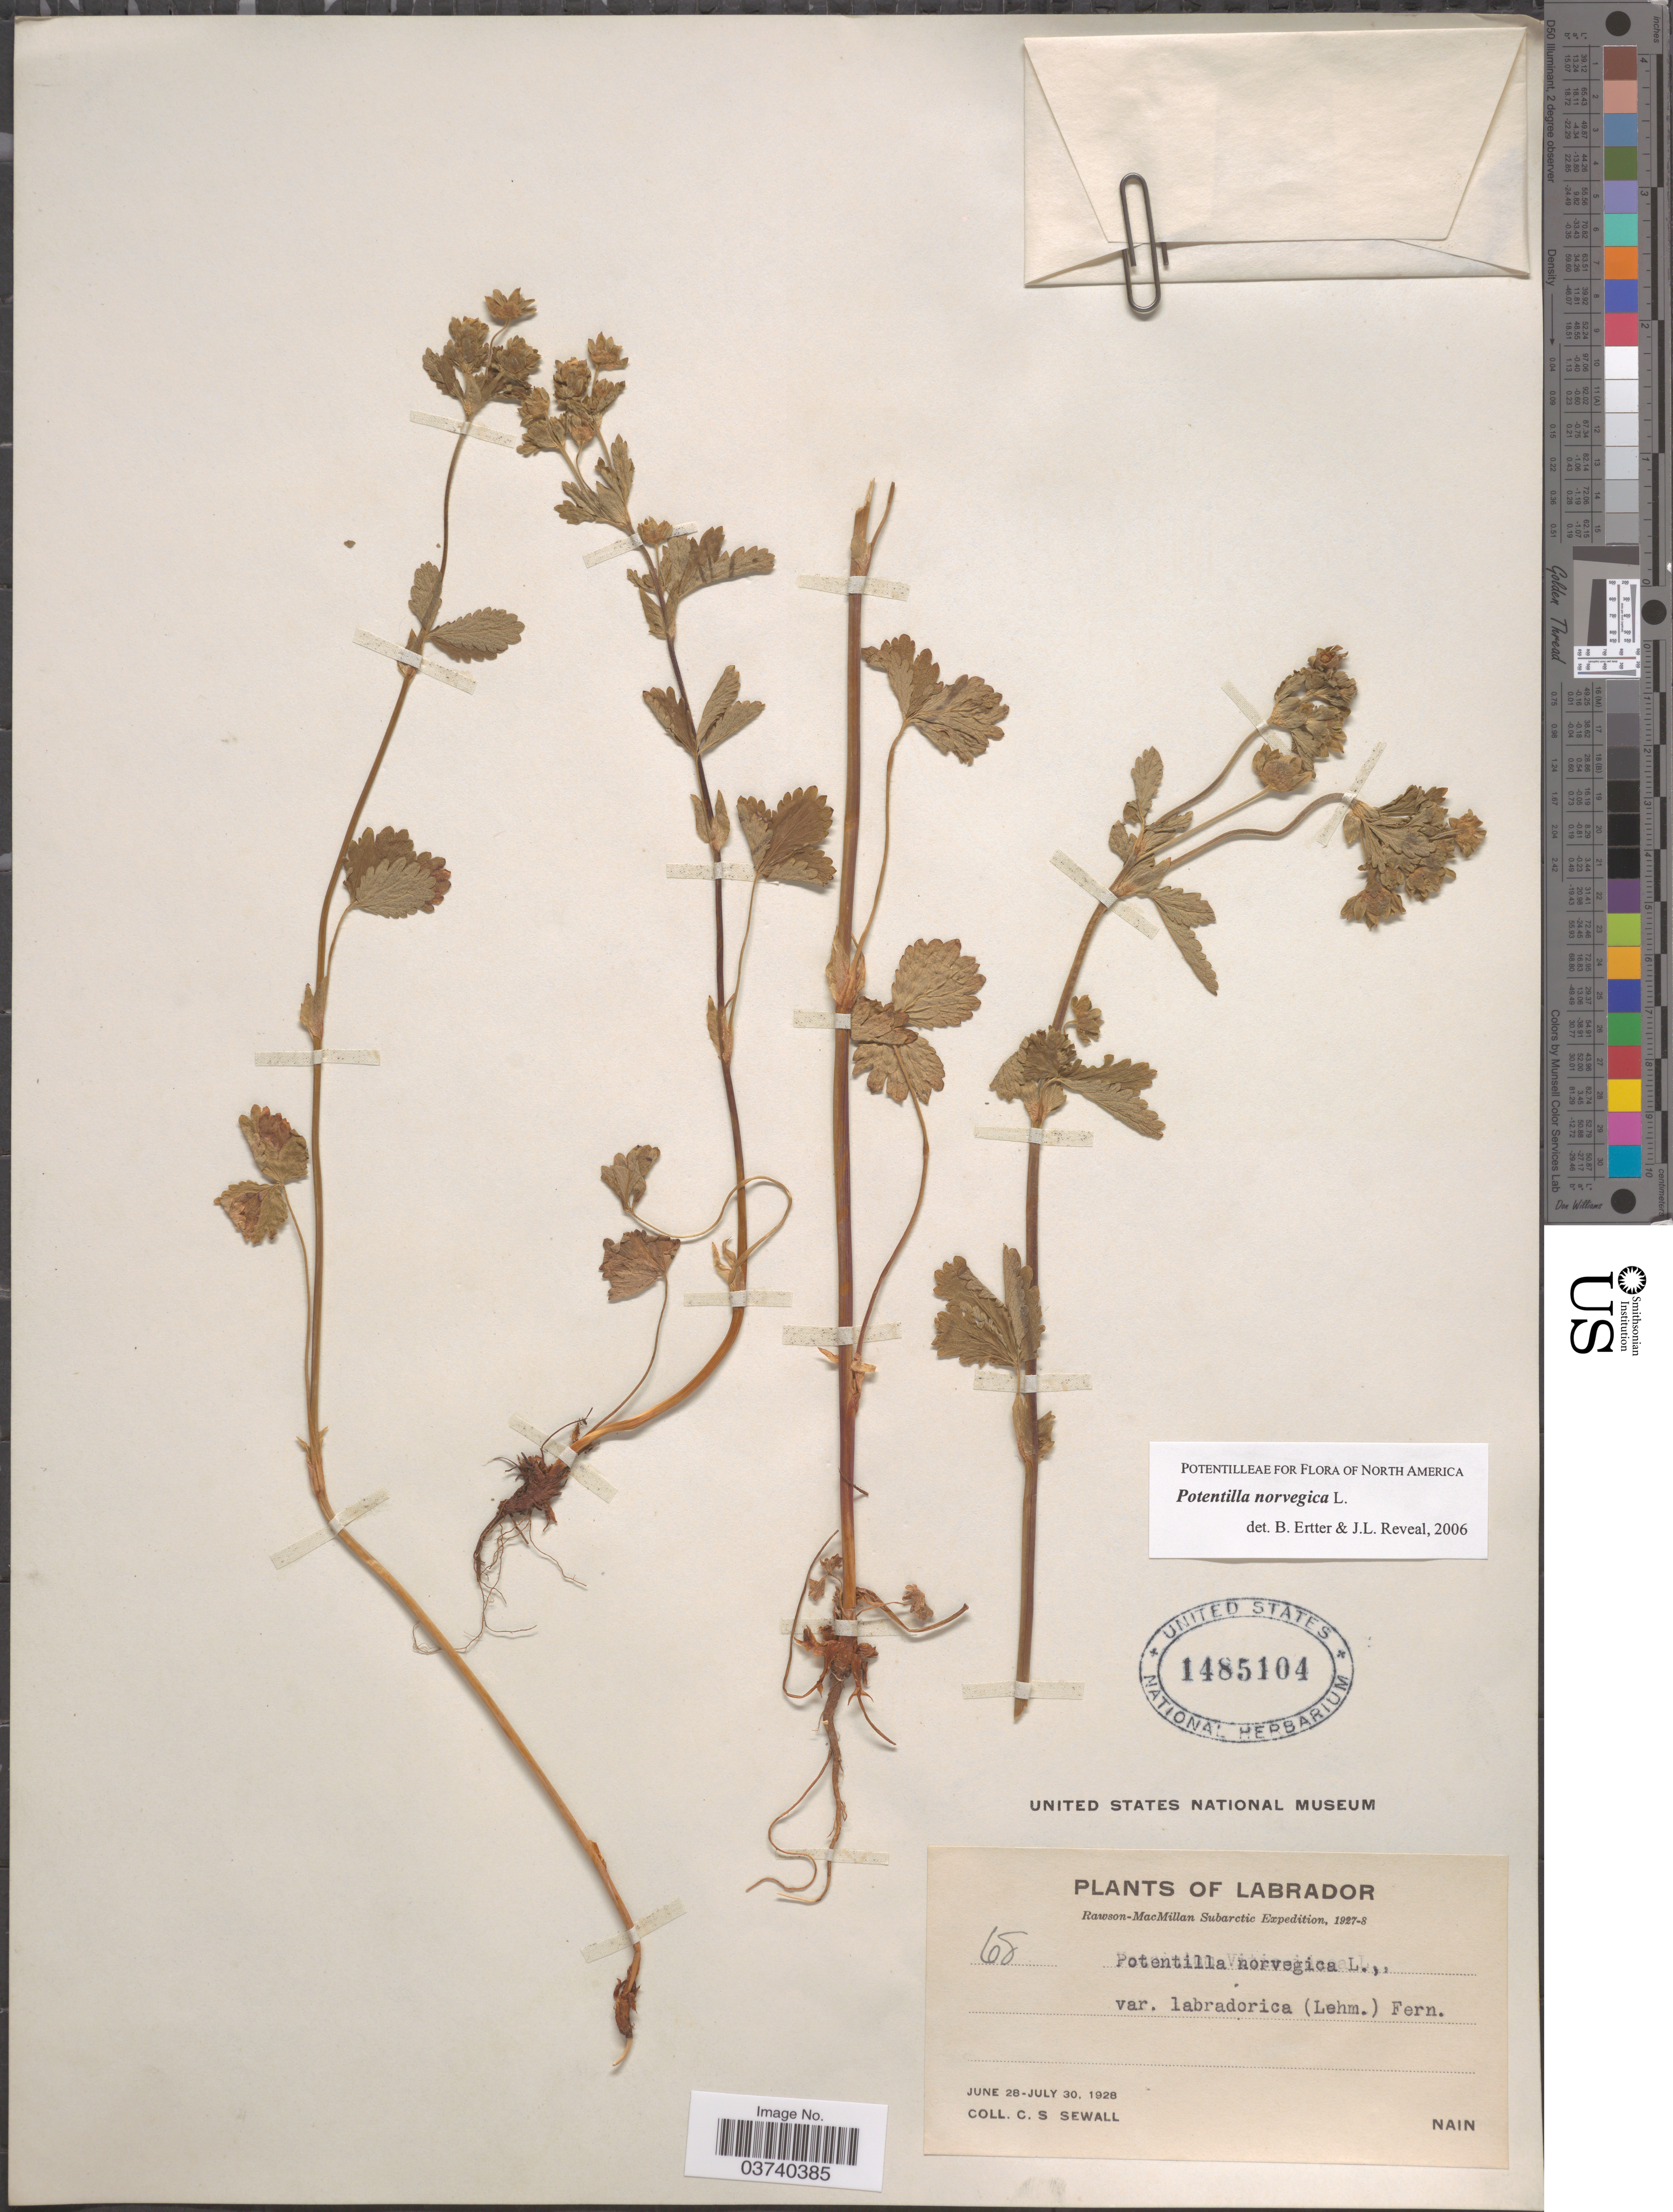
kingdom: Plantae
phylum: Tracheophyta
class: Magnoliopsida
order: Rosales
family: Rosaceae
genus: Potentilla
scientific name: Potentilla norvegica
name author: L.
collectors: C. Sewall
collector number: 68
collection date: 1928-06-28/1928-07-30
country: Canada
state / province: Newfoundland and Labrador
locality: Labrador. Nain.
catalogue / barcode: US 1485104